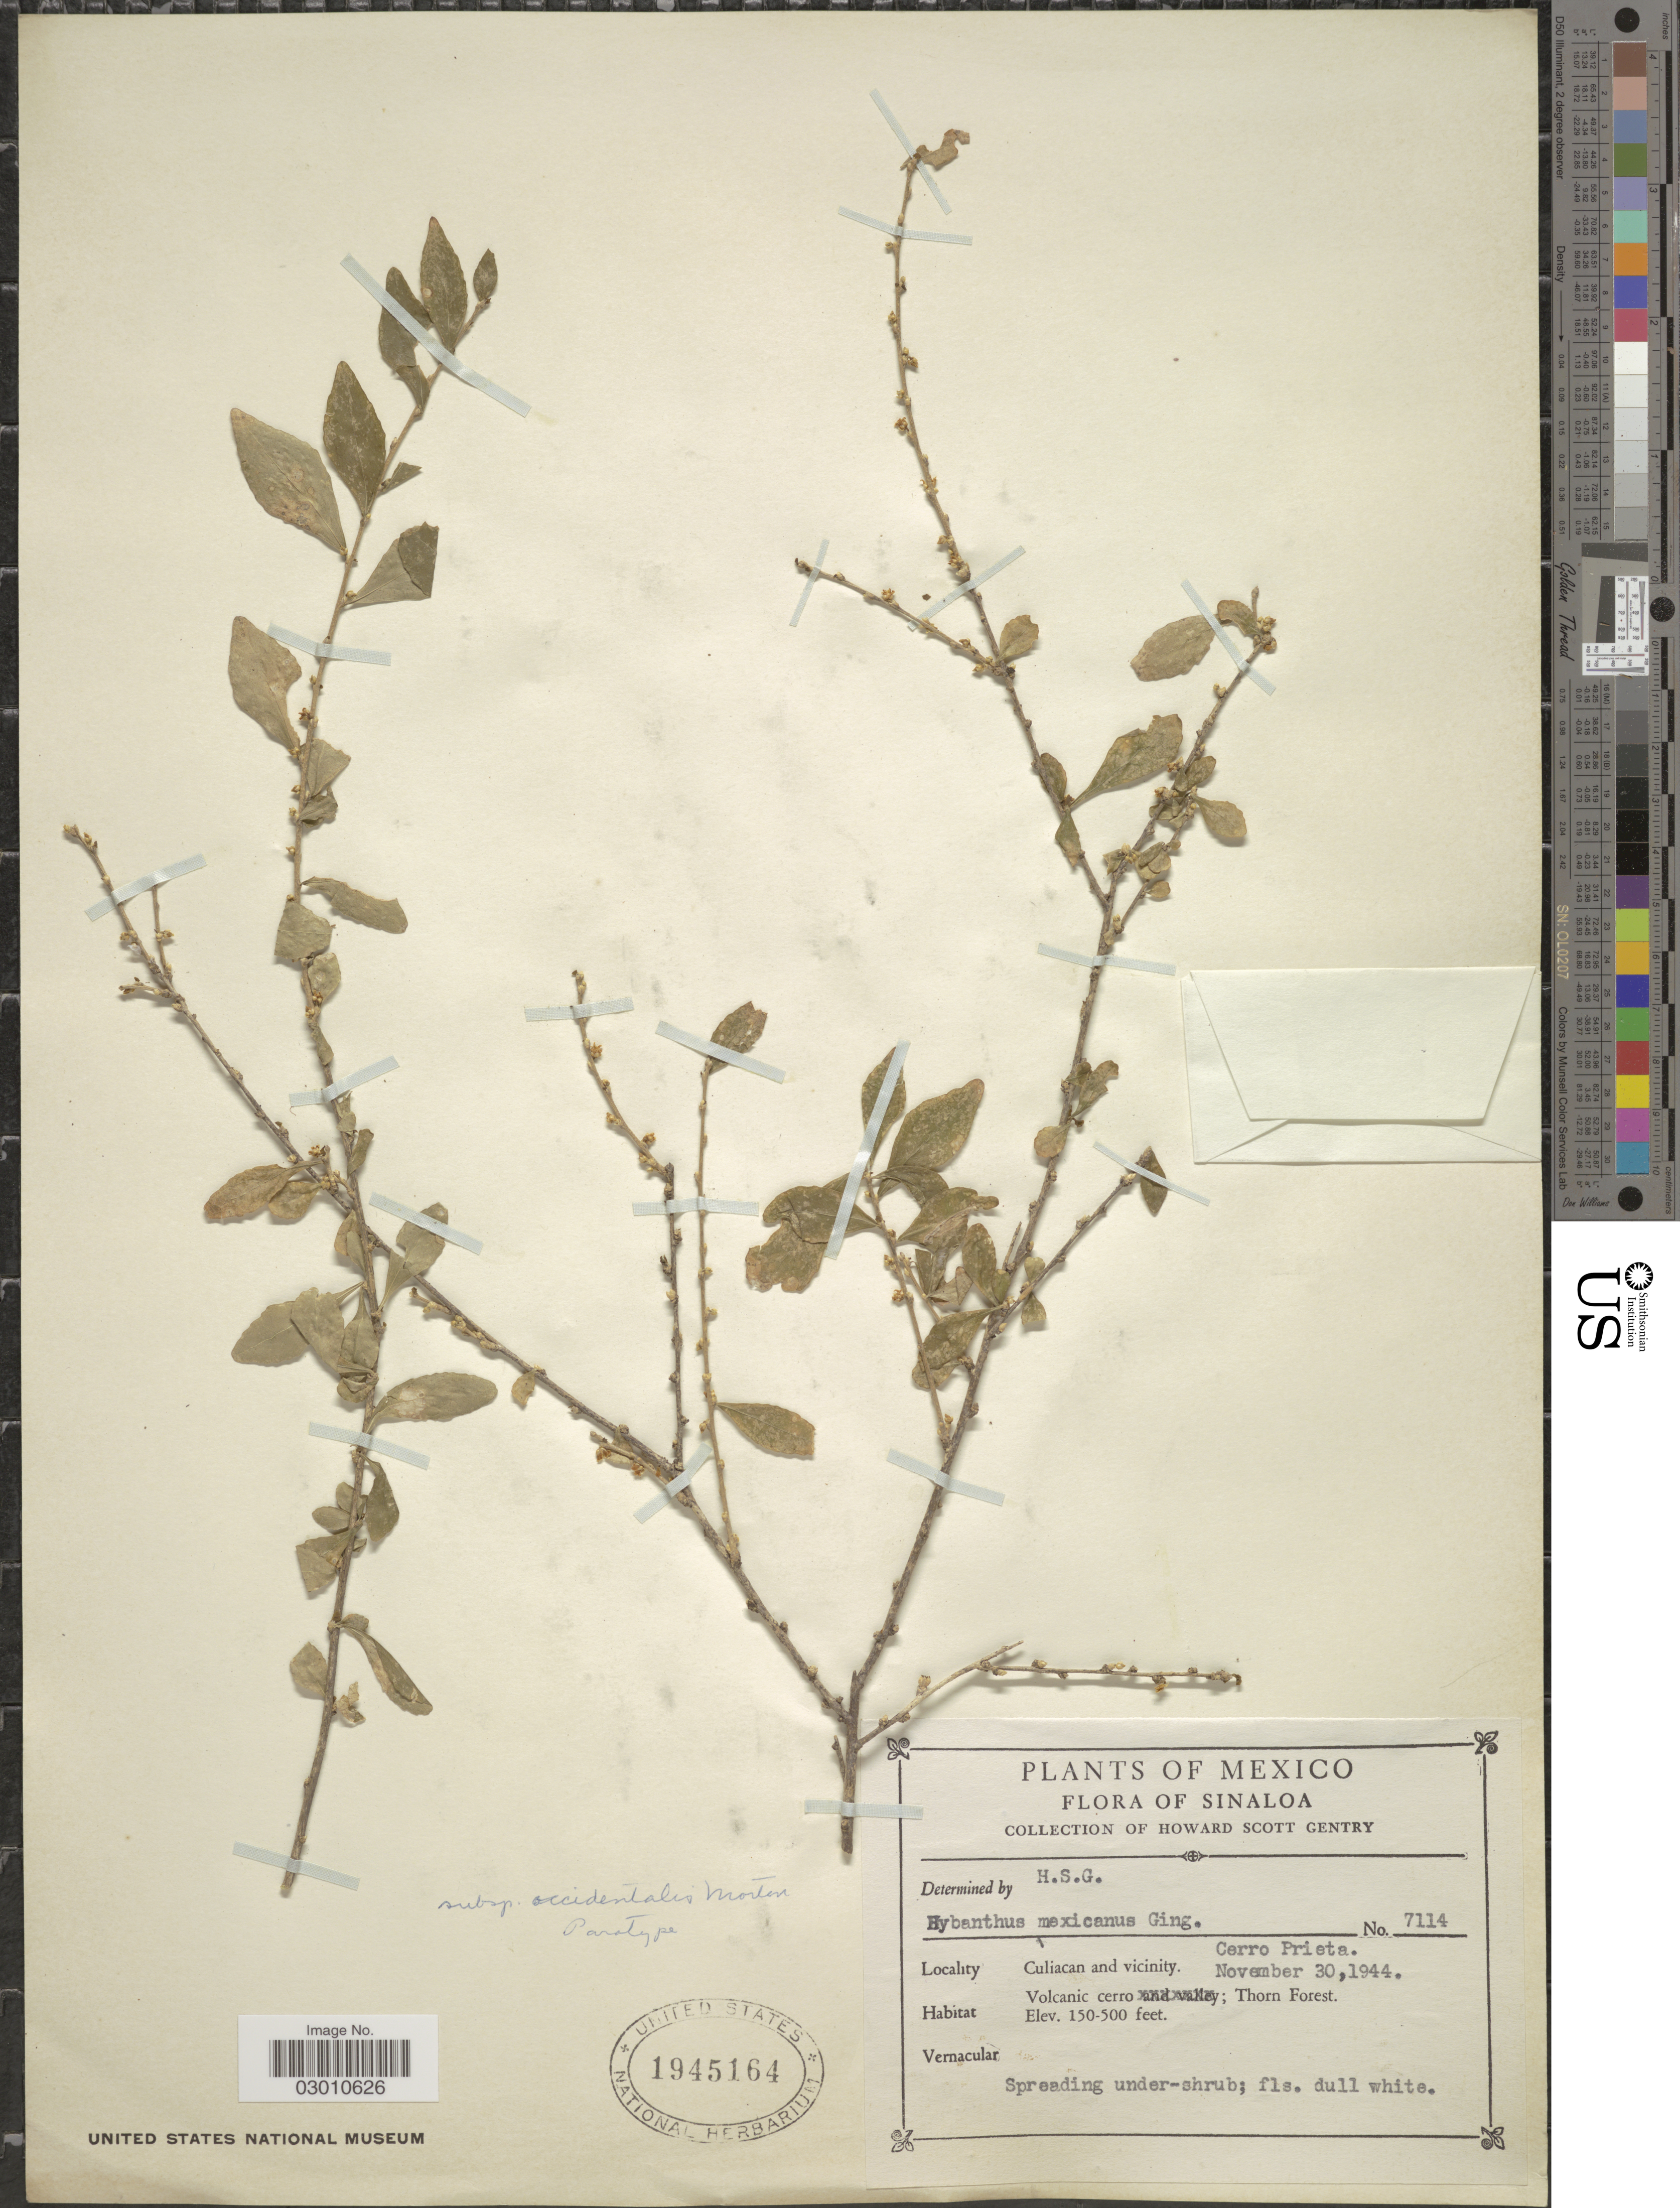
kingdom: Plantae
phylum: Tracheophyta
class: Magnoliopsida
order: Malpighiales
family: Violaceae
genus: Ixchelia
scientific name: Ixchelia mexicana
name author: (Ging.) H.E. Ballard & Wahlert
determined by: Strong, Mark T., (BOT), Smithsonian Institution - National Museum of Natural History (UNITED STATES)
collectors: H. S. Gentry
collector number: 7114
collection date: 1944-11-30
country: Mexico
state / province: Sinaloa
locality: Culiacan and vicinity. Cerro Prieta. Volcanic cerro; Thorn Forest.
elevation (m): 46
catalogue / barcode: US 1945164